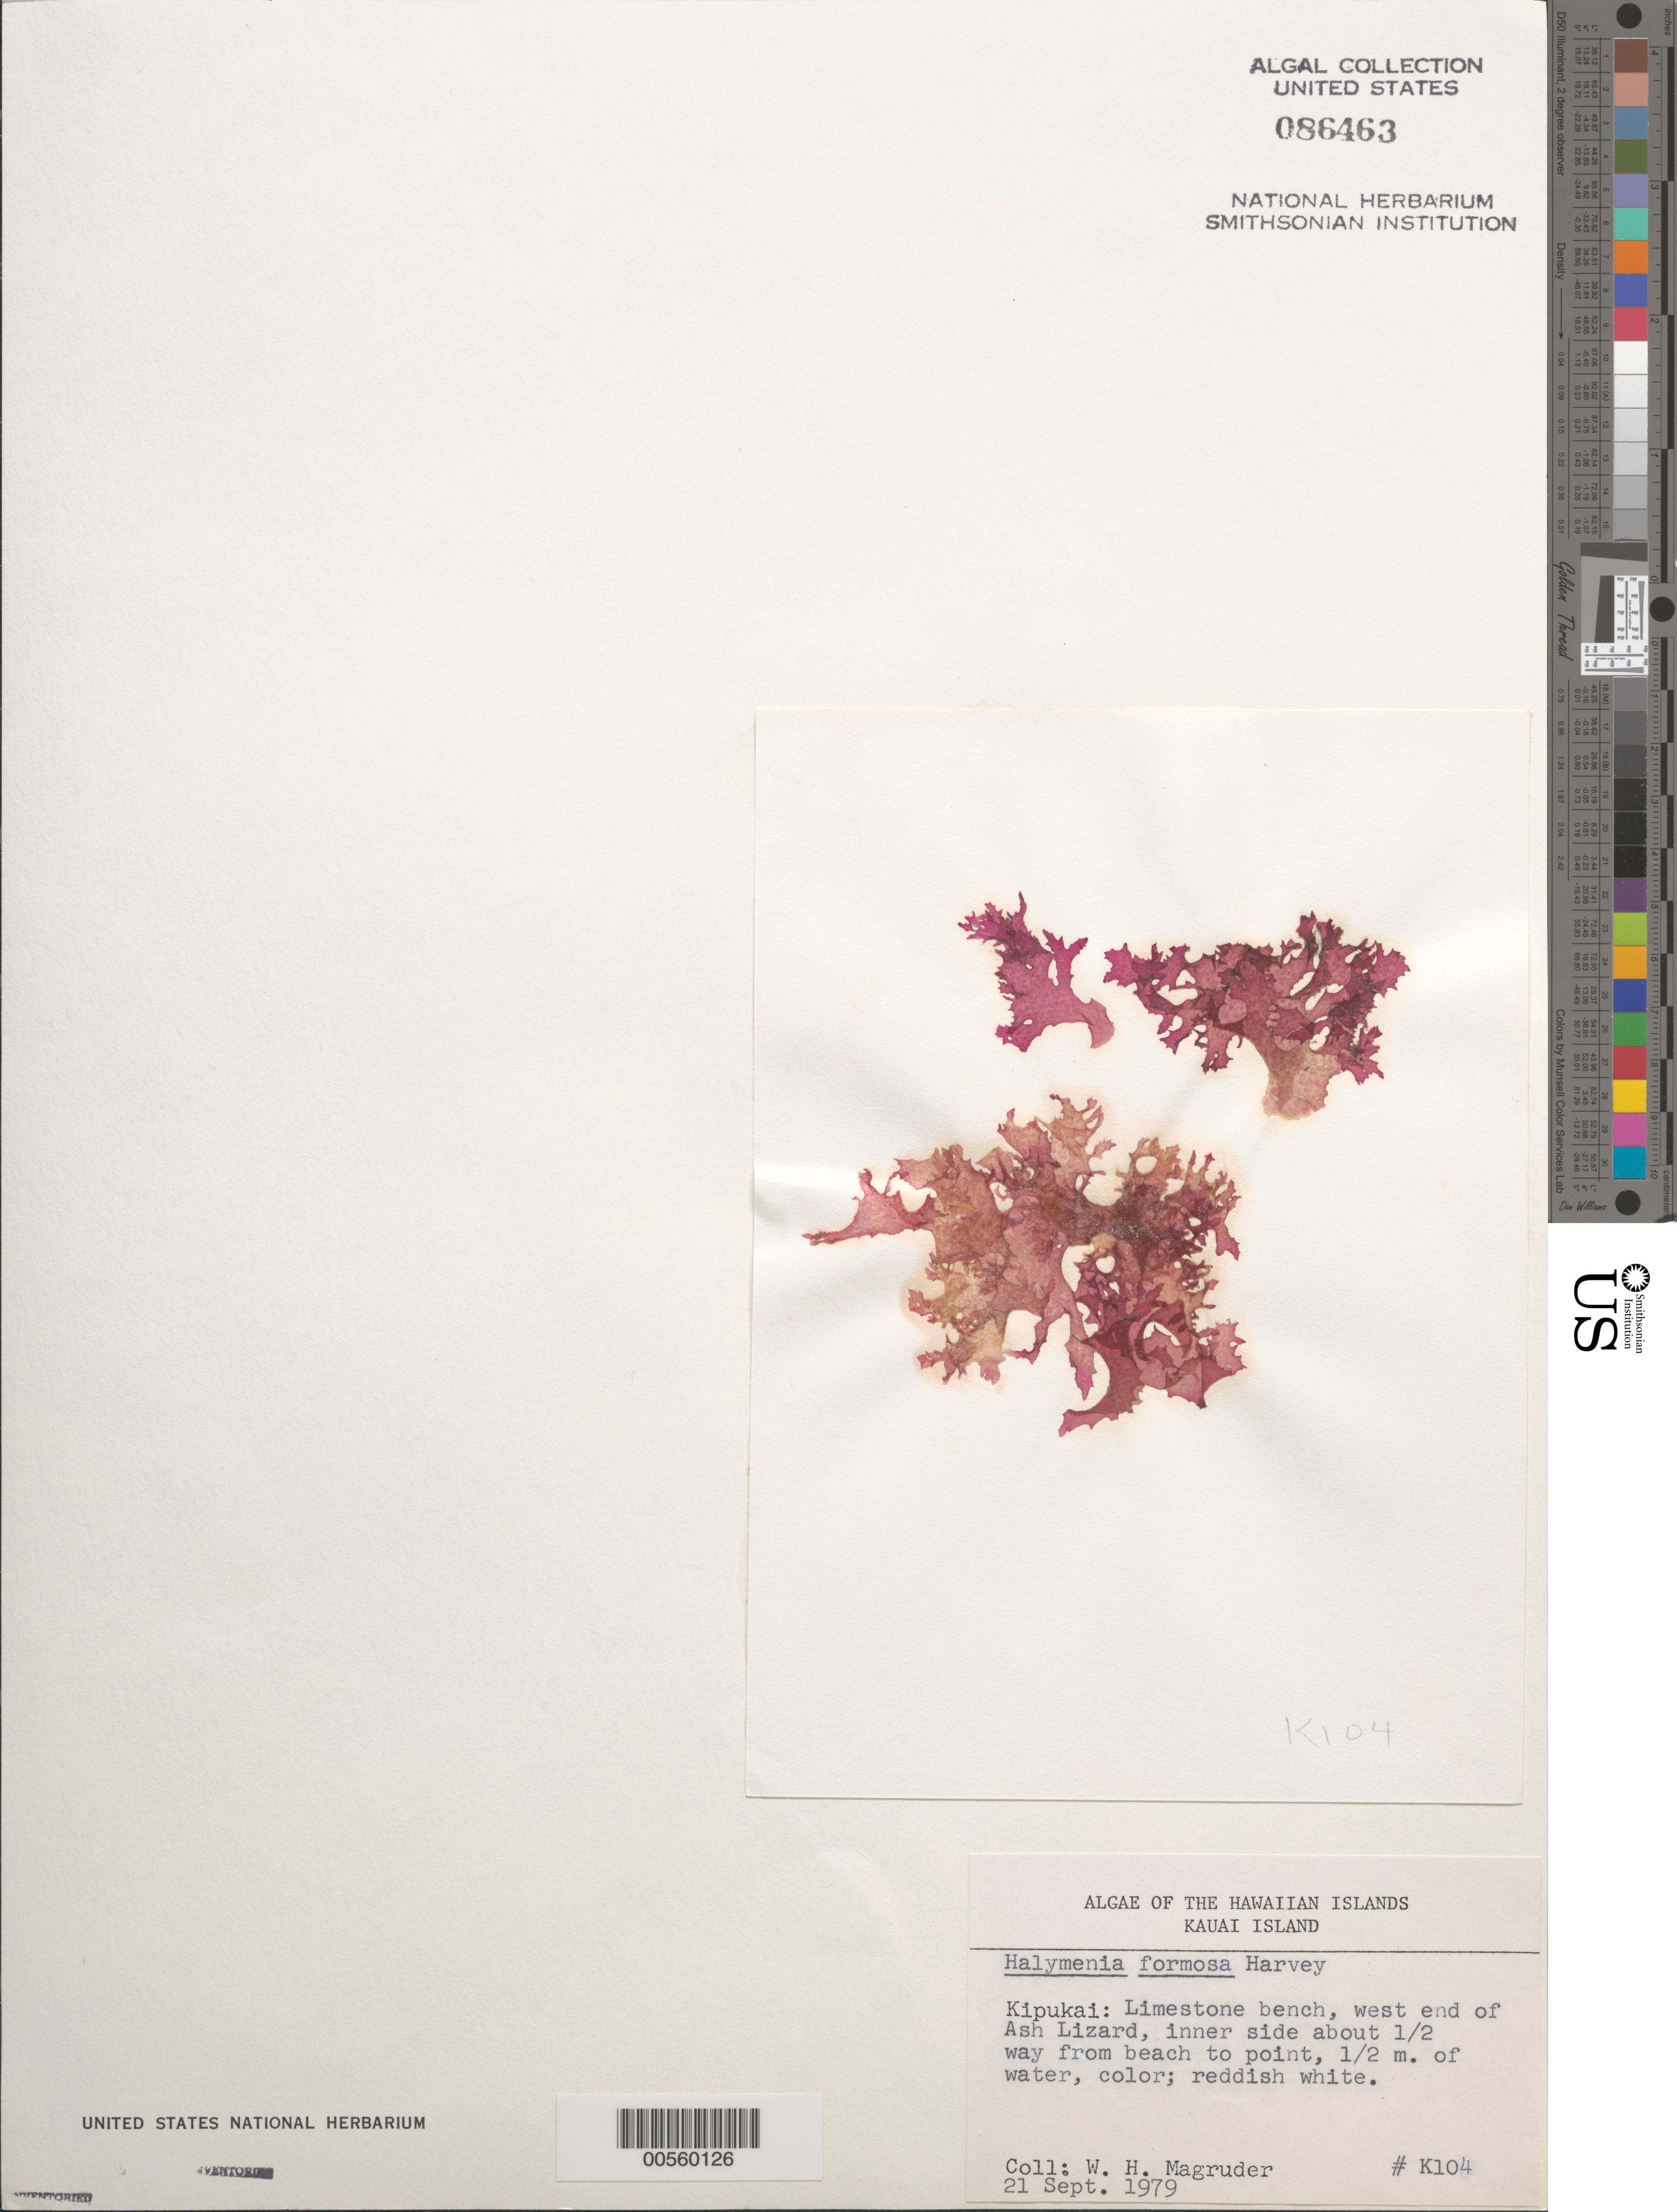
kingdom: Plantae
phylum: Rhodophyta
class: Florideophyceae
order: Halymeniales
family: Halymeniaceae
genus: Halymenia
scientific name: Halymenia formosa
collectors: W. Magruder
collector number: K104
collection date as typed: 21 Sep 1979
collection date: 1979-09-21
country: United States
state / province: Hawaii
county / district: Kauai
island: Kaua'i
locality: Kipukai, Ash Lizard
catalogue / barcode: US 86463